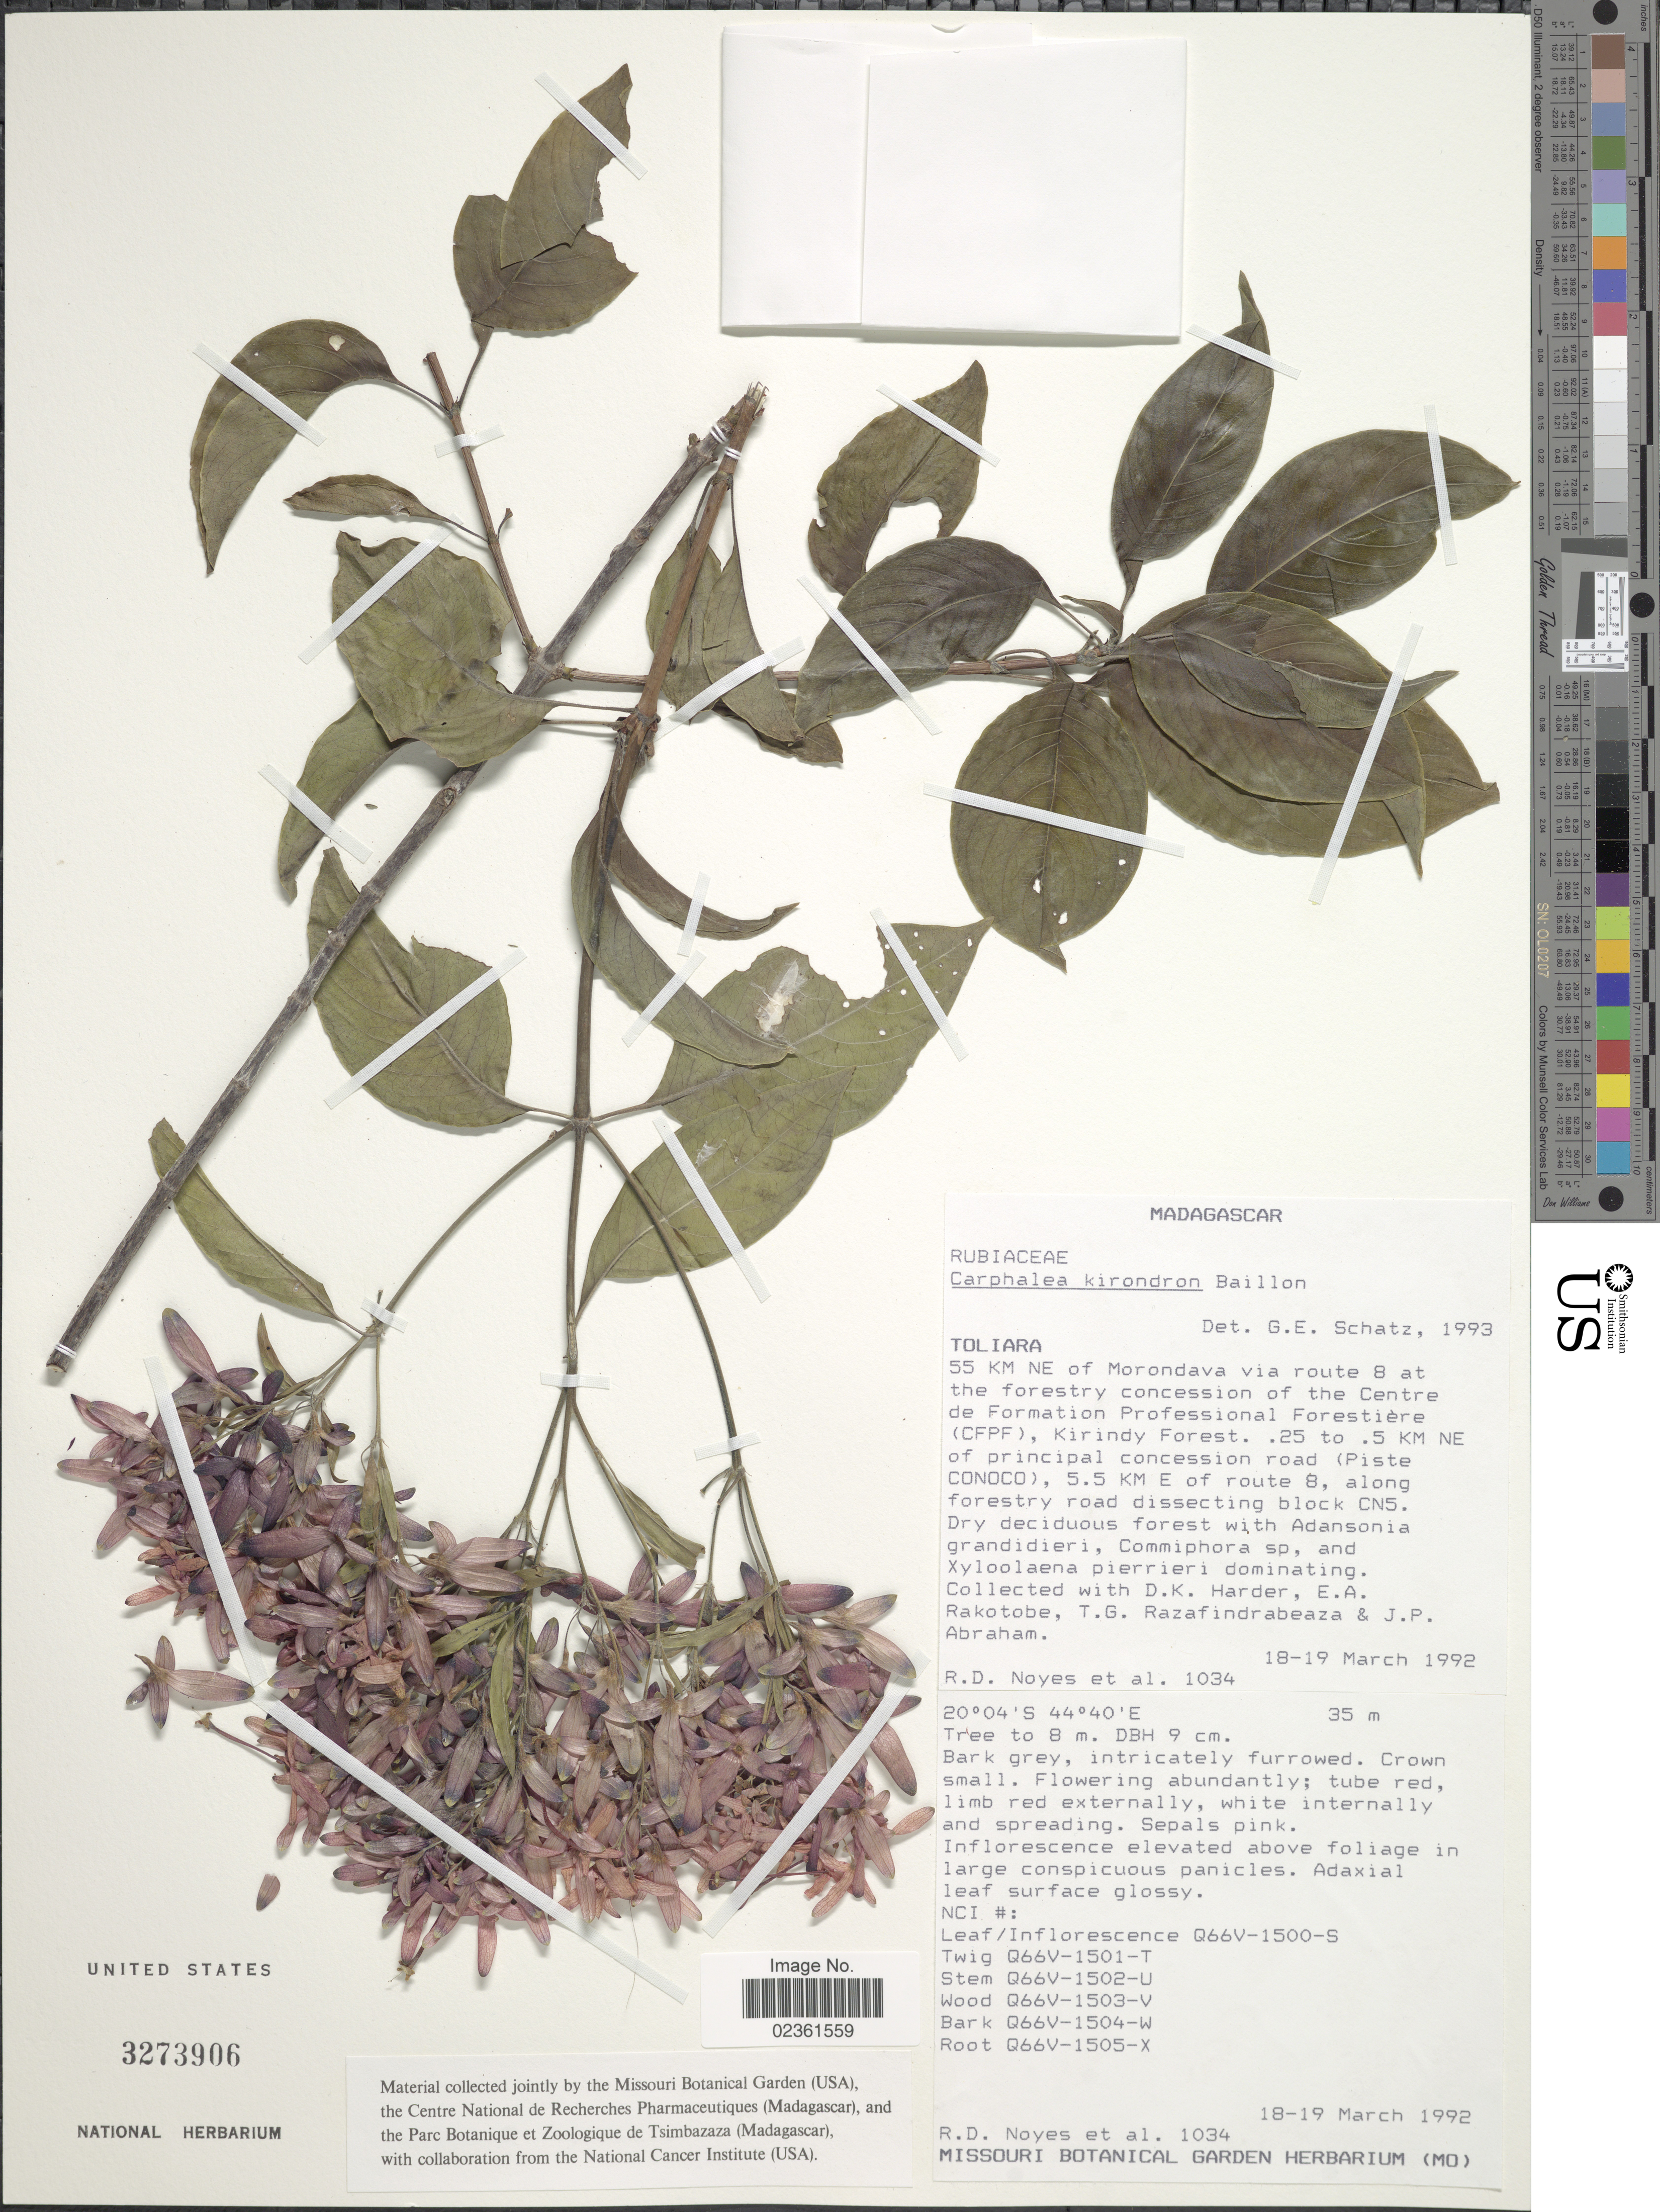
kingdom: Plantae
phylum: Tracheophyta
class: Magnoliopsida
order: Gentianales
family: Rubiaceae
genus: Carphalea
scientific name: Carphalea kirondron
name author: Baill.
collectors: R. Noyes, D. Harder, E. Rakotobe, T. Razafindrabeaza & J. P. Abraham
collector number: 1034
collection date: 1992-03-18/1992-03-19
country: Madagascar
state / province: Menabe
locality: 55 km NE of Morondava via route 8 at the forestry concession of the Centre de Formation Professional Forestiere (CFPF), Kirindy Forest, .25 to .5 Km NE of principal road dissecting block CN5.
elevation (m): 35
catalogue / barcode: US 3273906